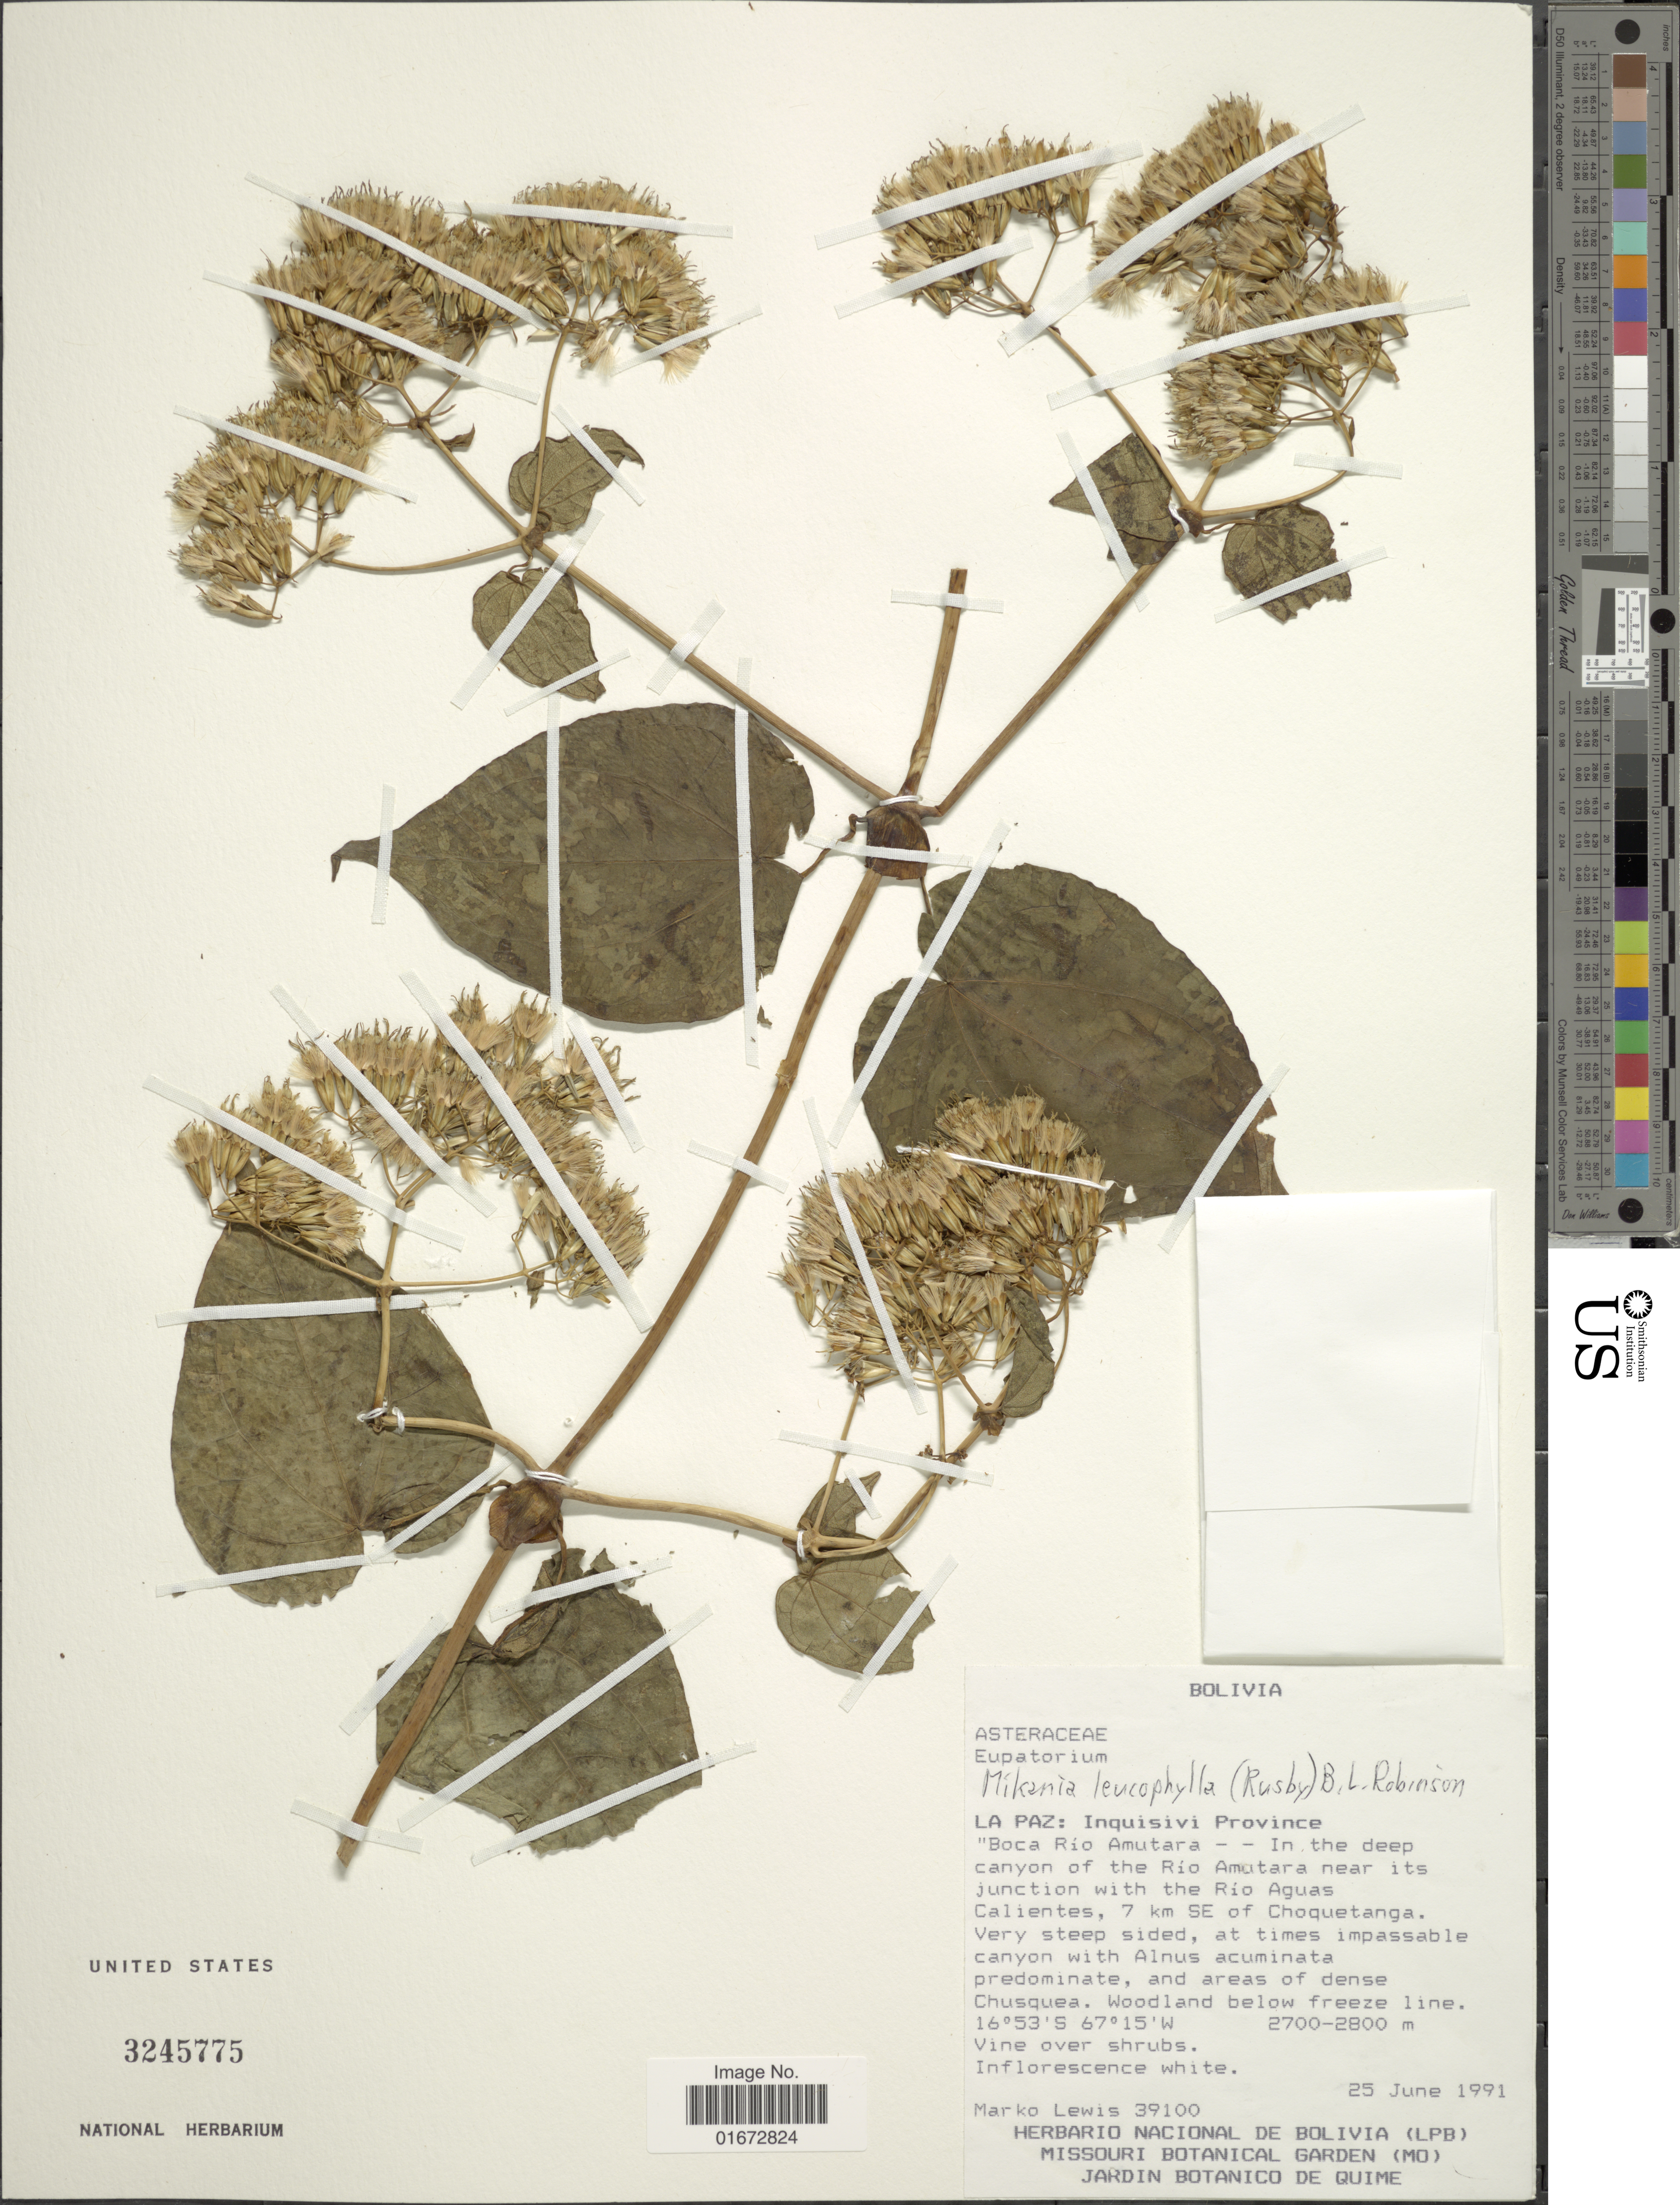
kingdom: Plantae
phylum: Tracheophyta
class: Magnoliopsida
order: Asterales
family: Asteraceae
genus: Mikania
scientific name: Mikania leucophylla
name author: (Rusby) B.L. Rob.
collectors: M. A. Lewis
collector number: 39100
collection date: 1991-06-25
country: Bolivia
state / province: La Paz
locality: La Paz: Inquisivi Province. Boca Río Amutara -- In the deep canyon of the Río Amutara near its junction with the Río Aguas Calientes, 7 km SE of Choquetanga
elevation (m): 2700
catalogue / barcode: US 3245775